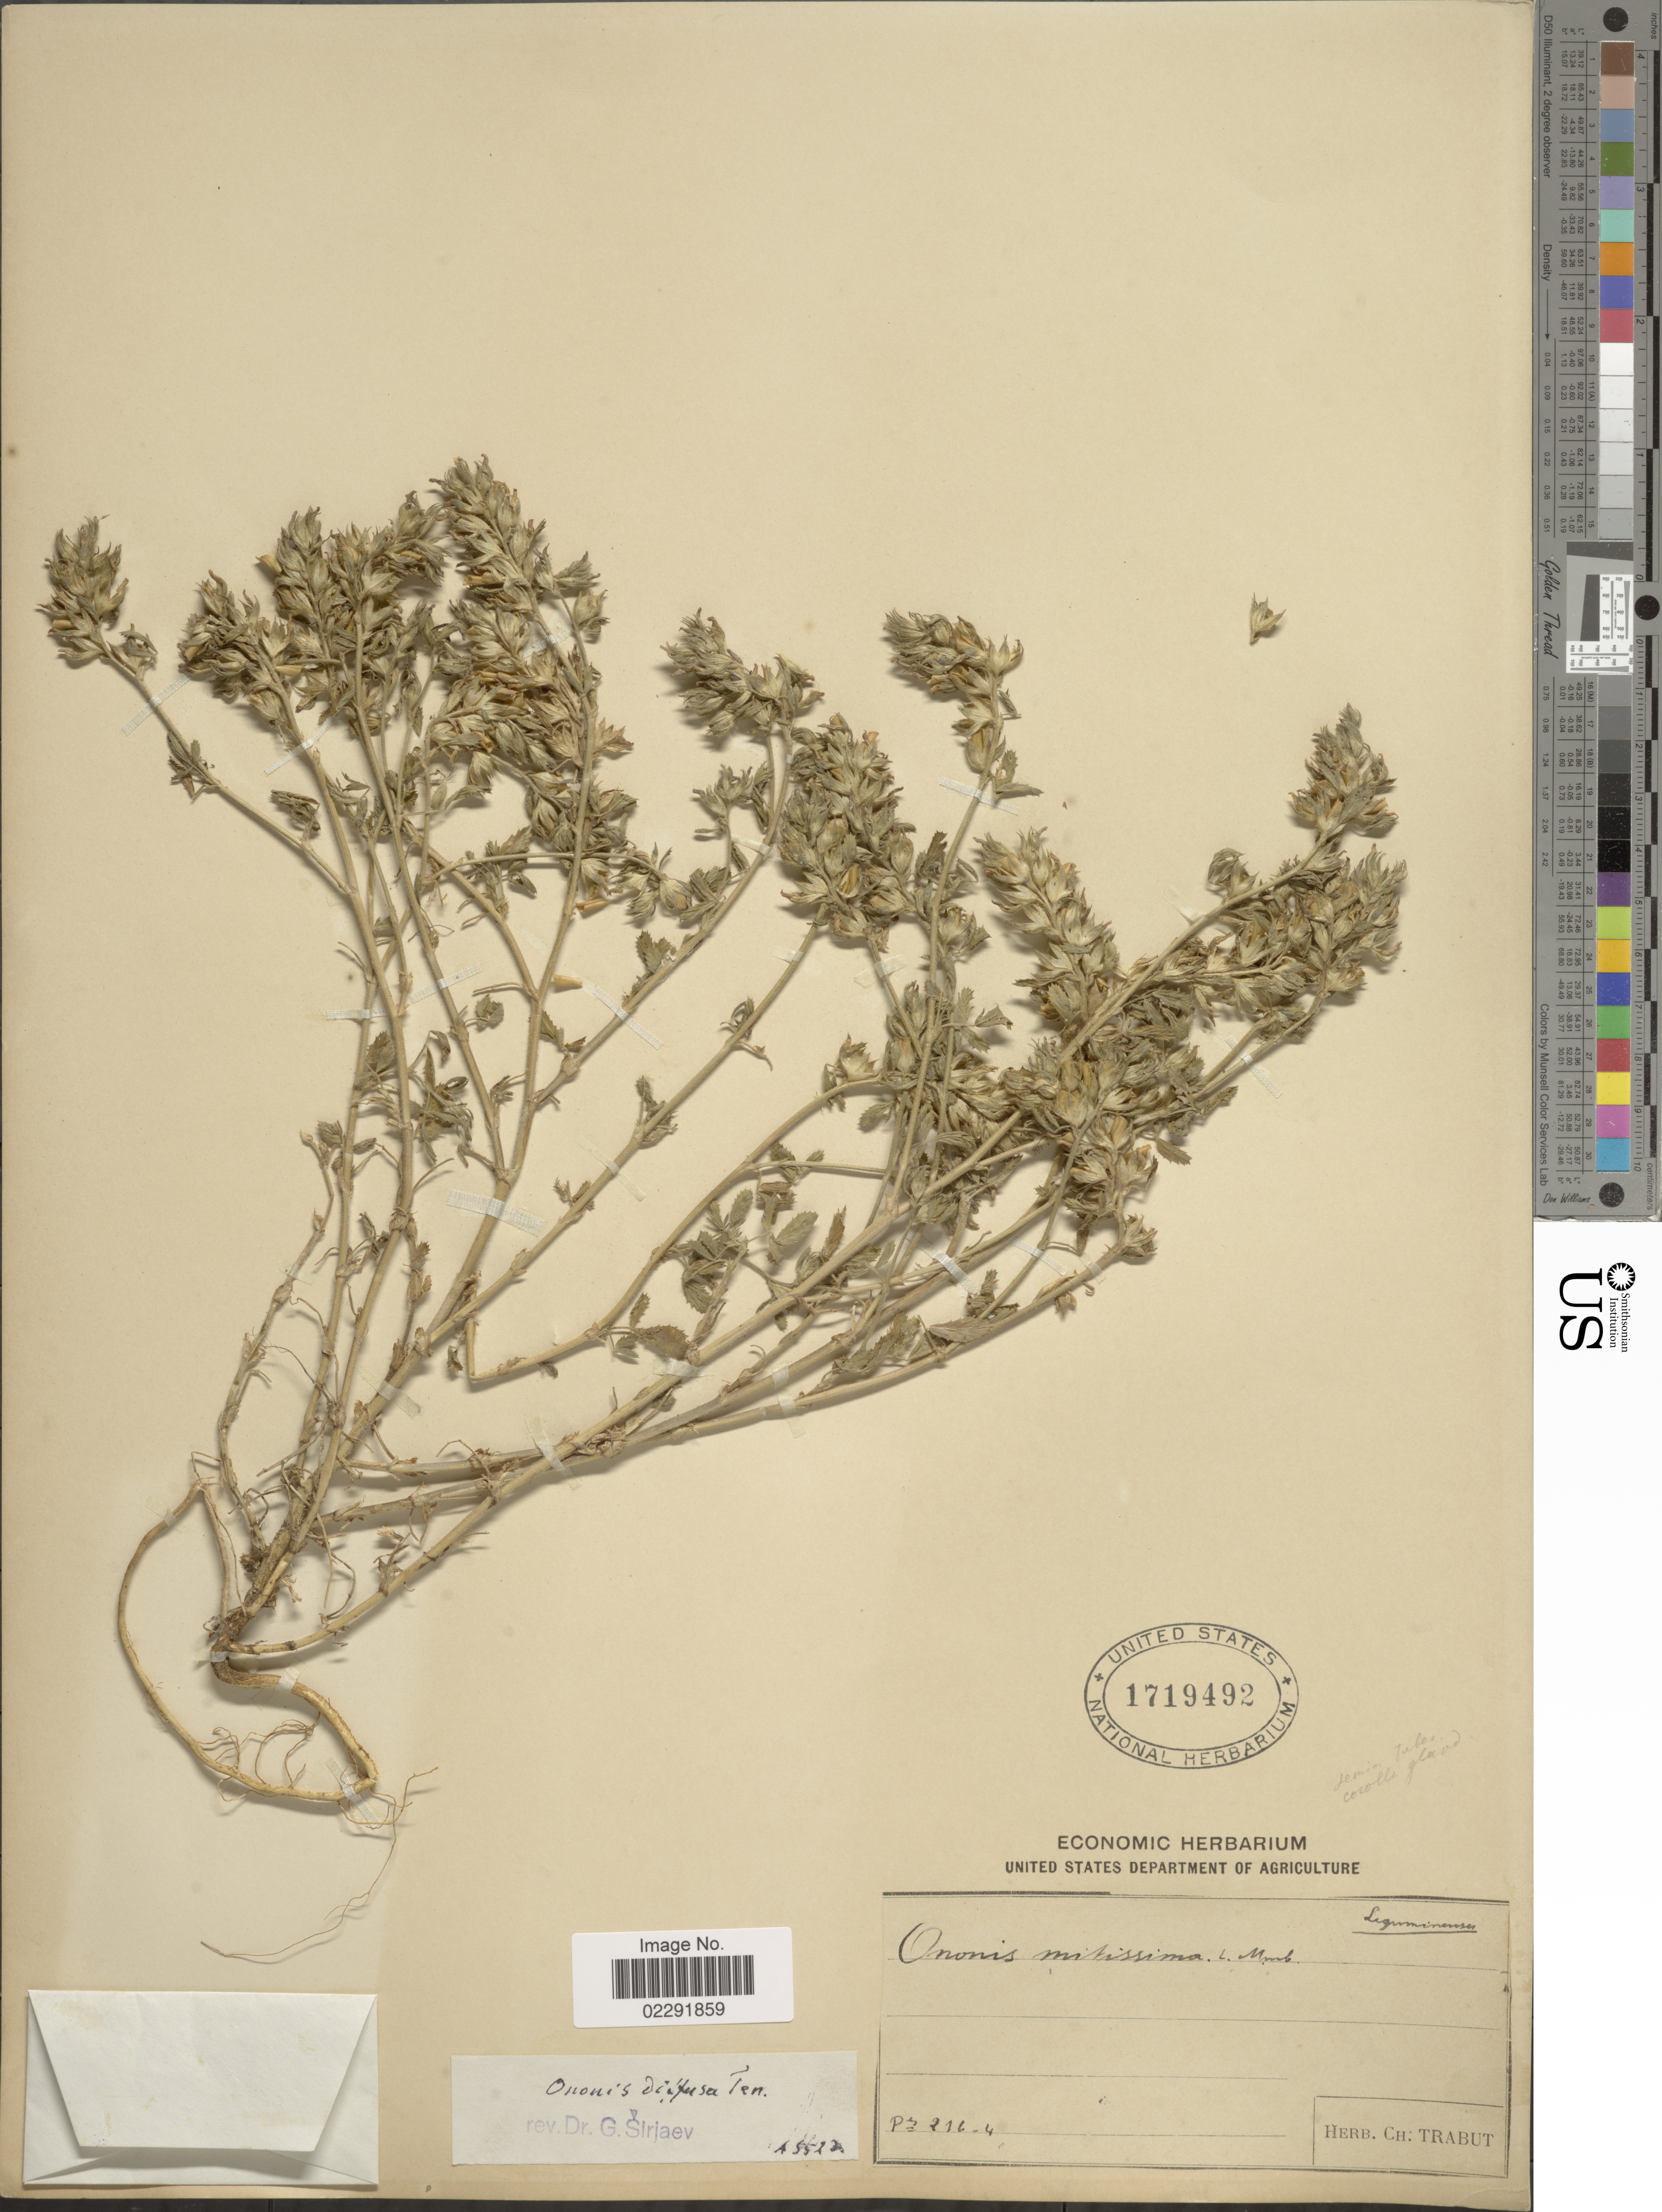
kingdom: Plantae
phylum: Tracheophyta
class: Magnoliopsida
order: Fabales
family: Fabaceae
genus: Ononis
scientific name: Ononis diffusa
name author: Ten.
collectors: Ex herb. Ch. Trabut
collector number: P216-4*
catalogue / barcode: US 1719492